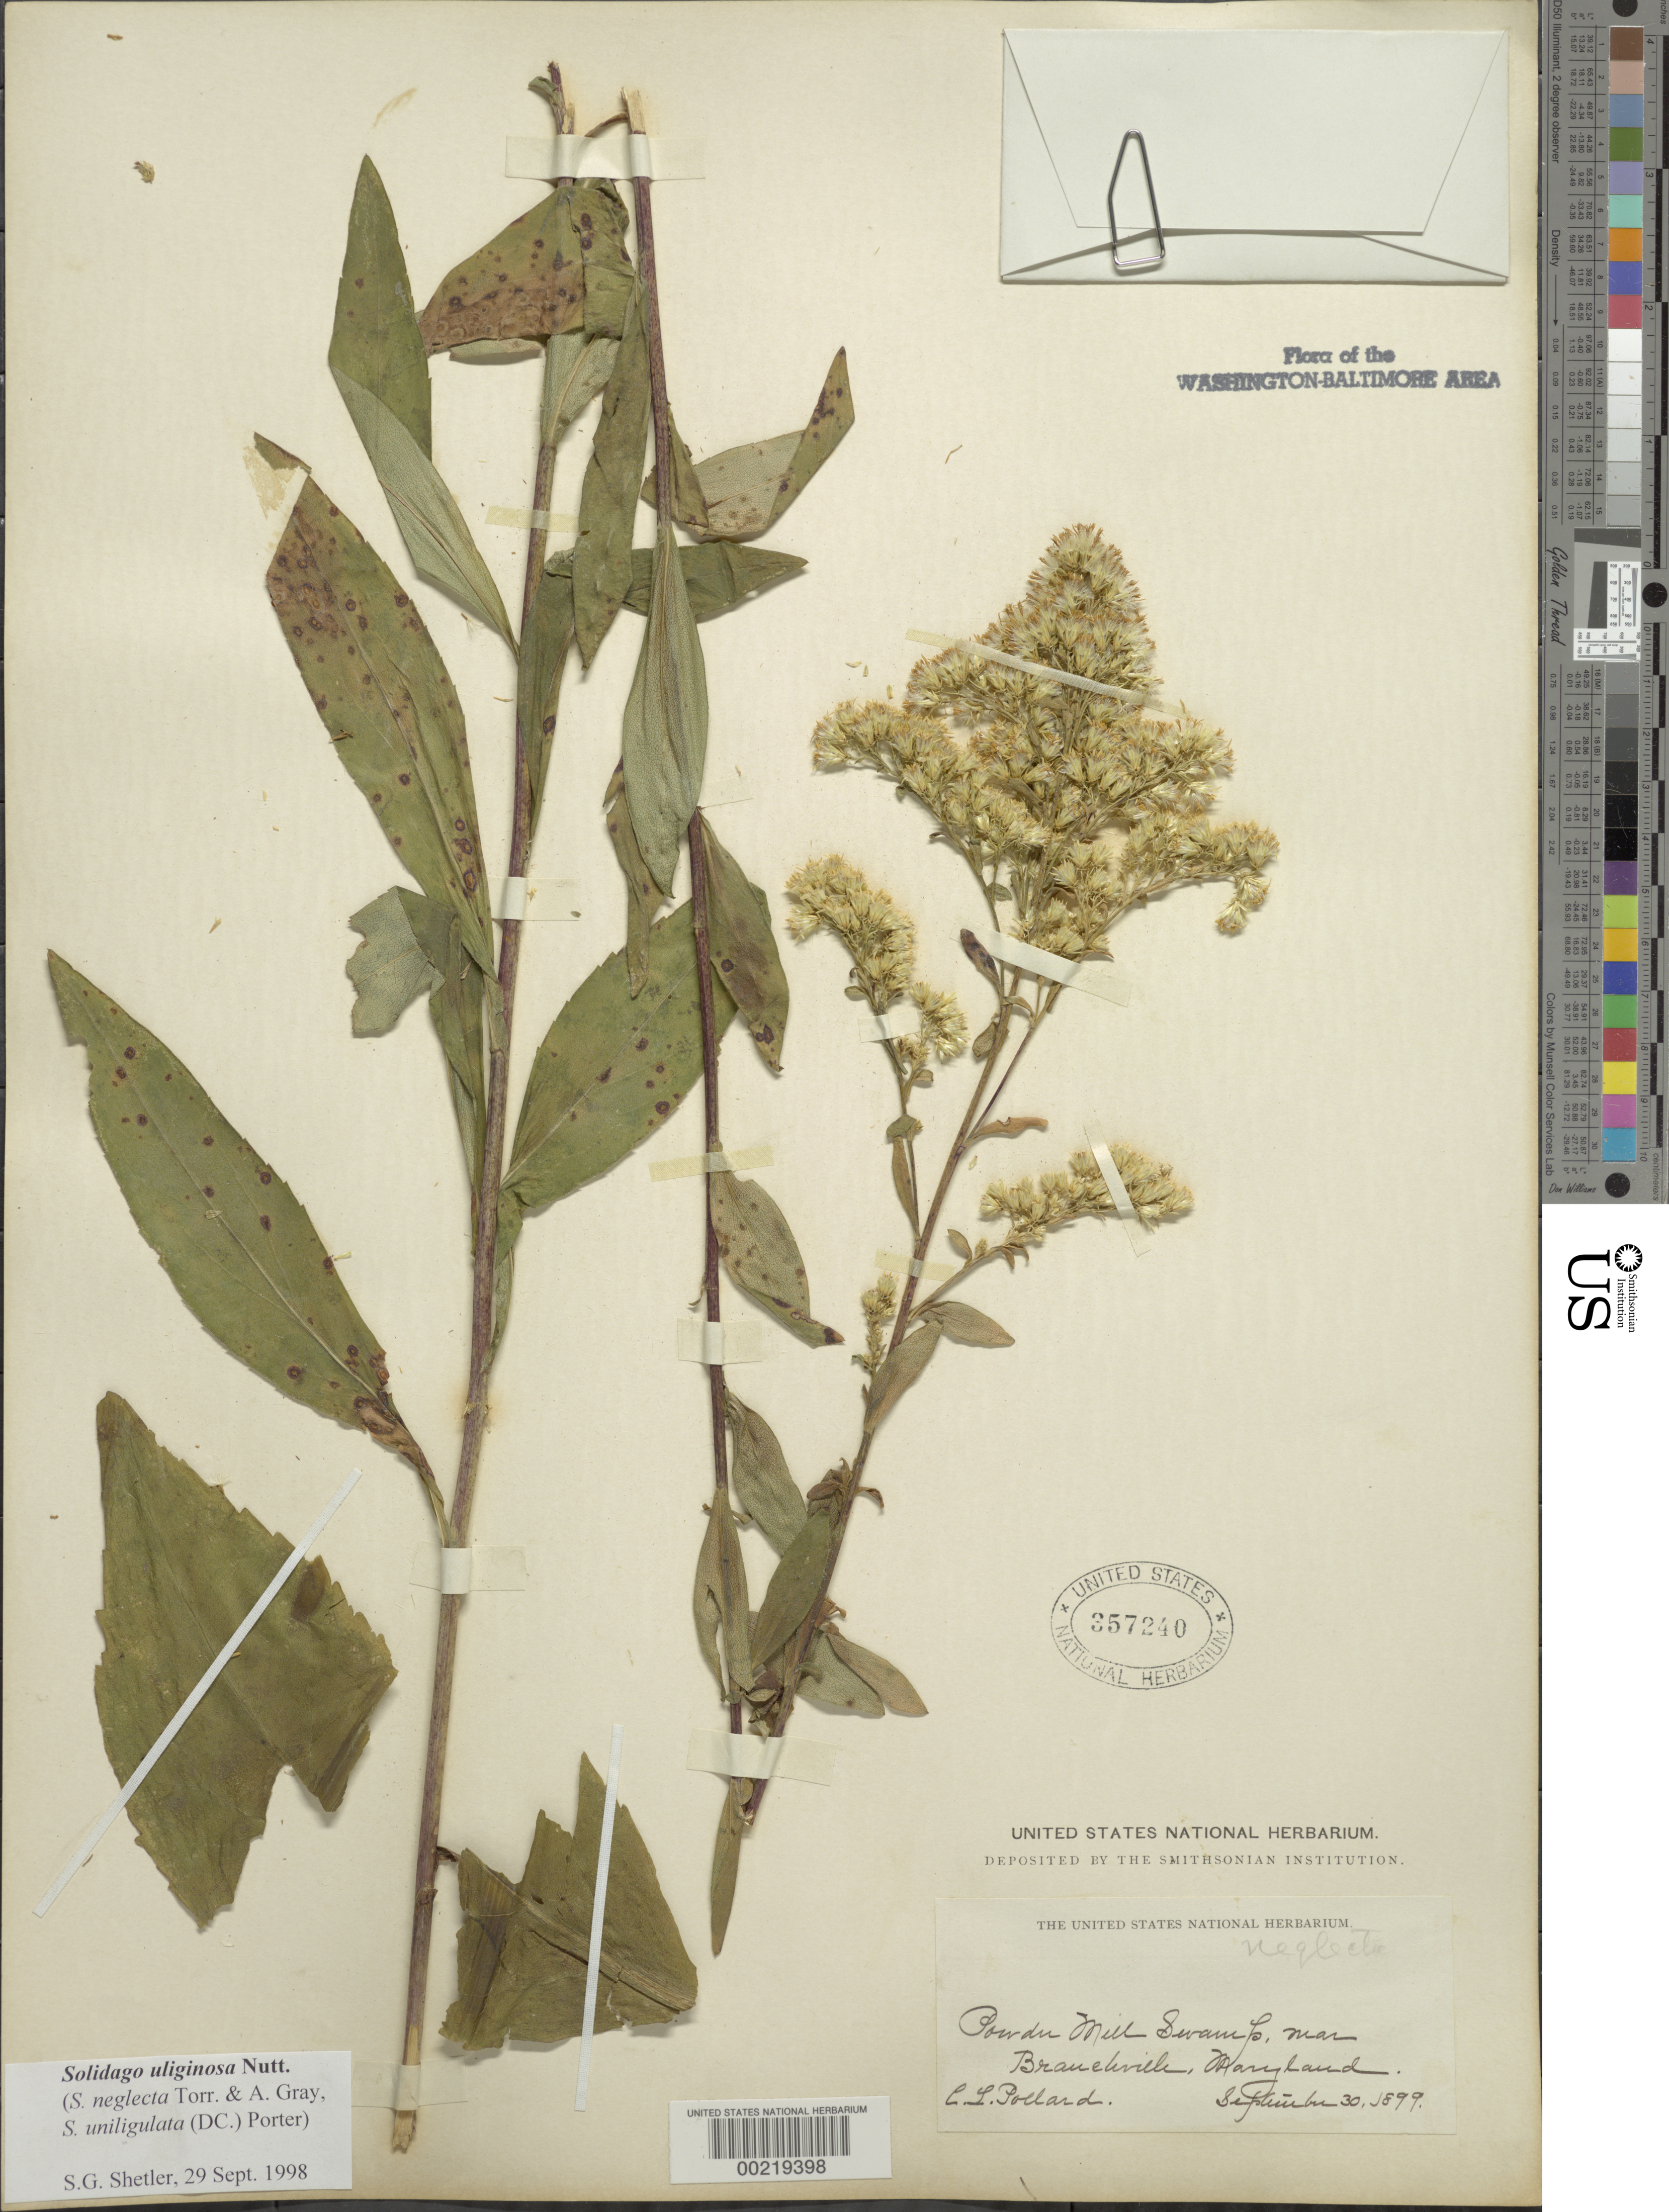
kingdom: Plantae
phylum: Tracheophyta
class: Magnoliopsida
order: Asterales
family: Asteraceae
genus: Solidago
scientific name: Solidago uliginosa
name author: Nutt.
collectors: C. L. Pollard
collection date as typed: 30 Sep 1899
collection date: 1899-09-30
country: United States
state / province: Maryland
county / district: Prince George's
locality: Old Powdermill Swamp, near Beltsville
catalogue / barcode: US 357240